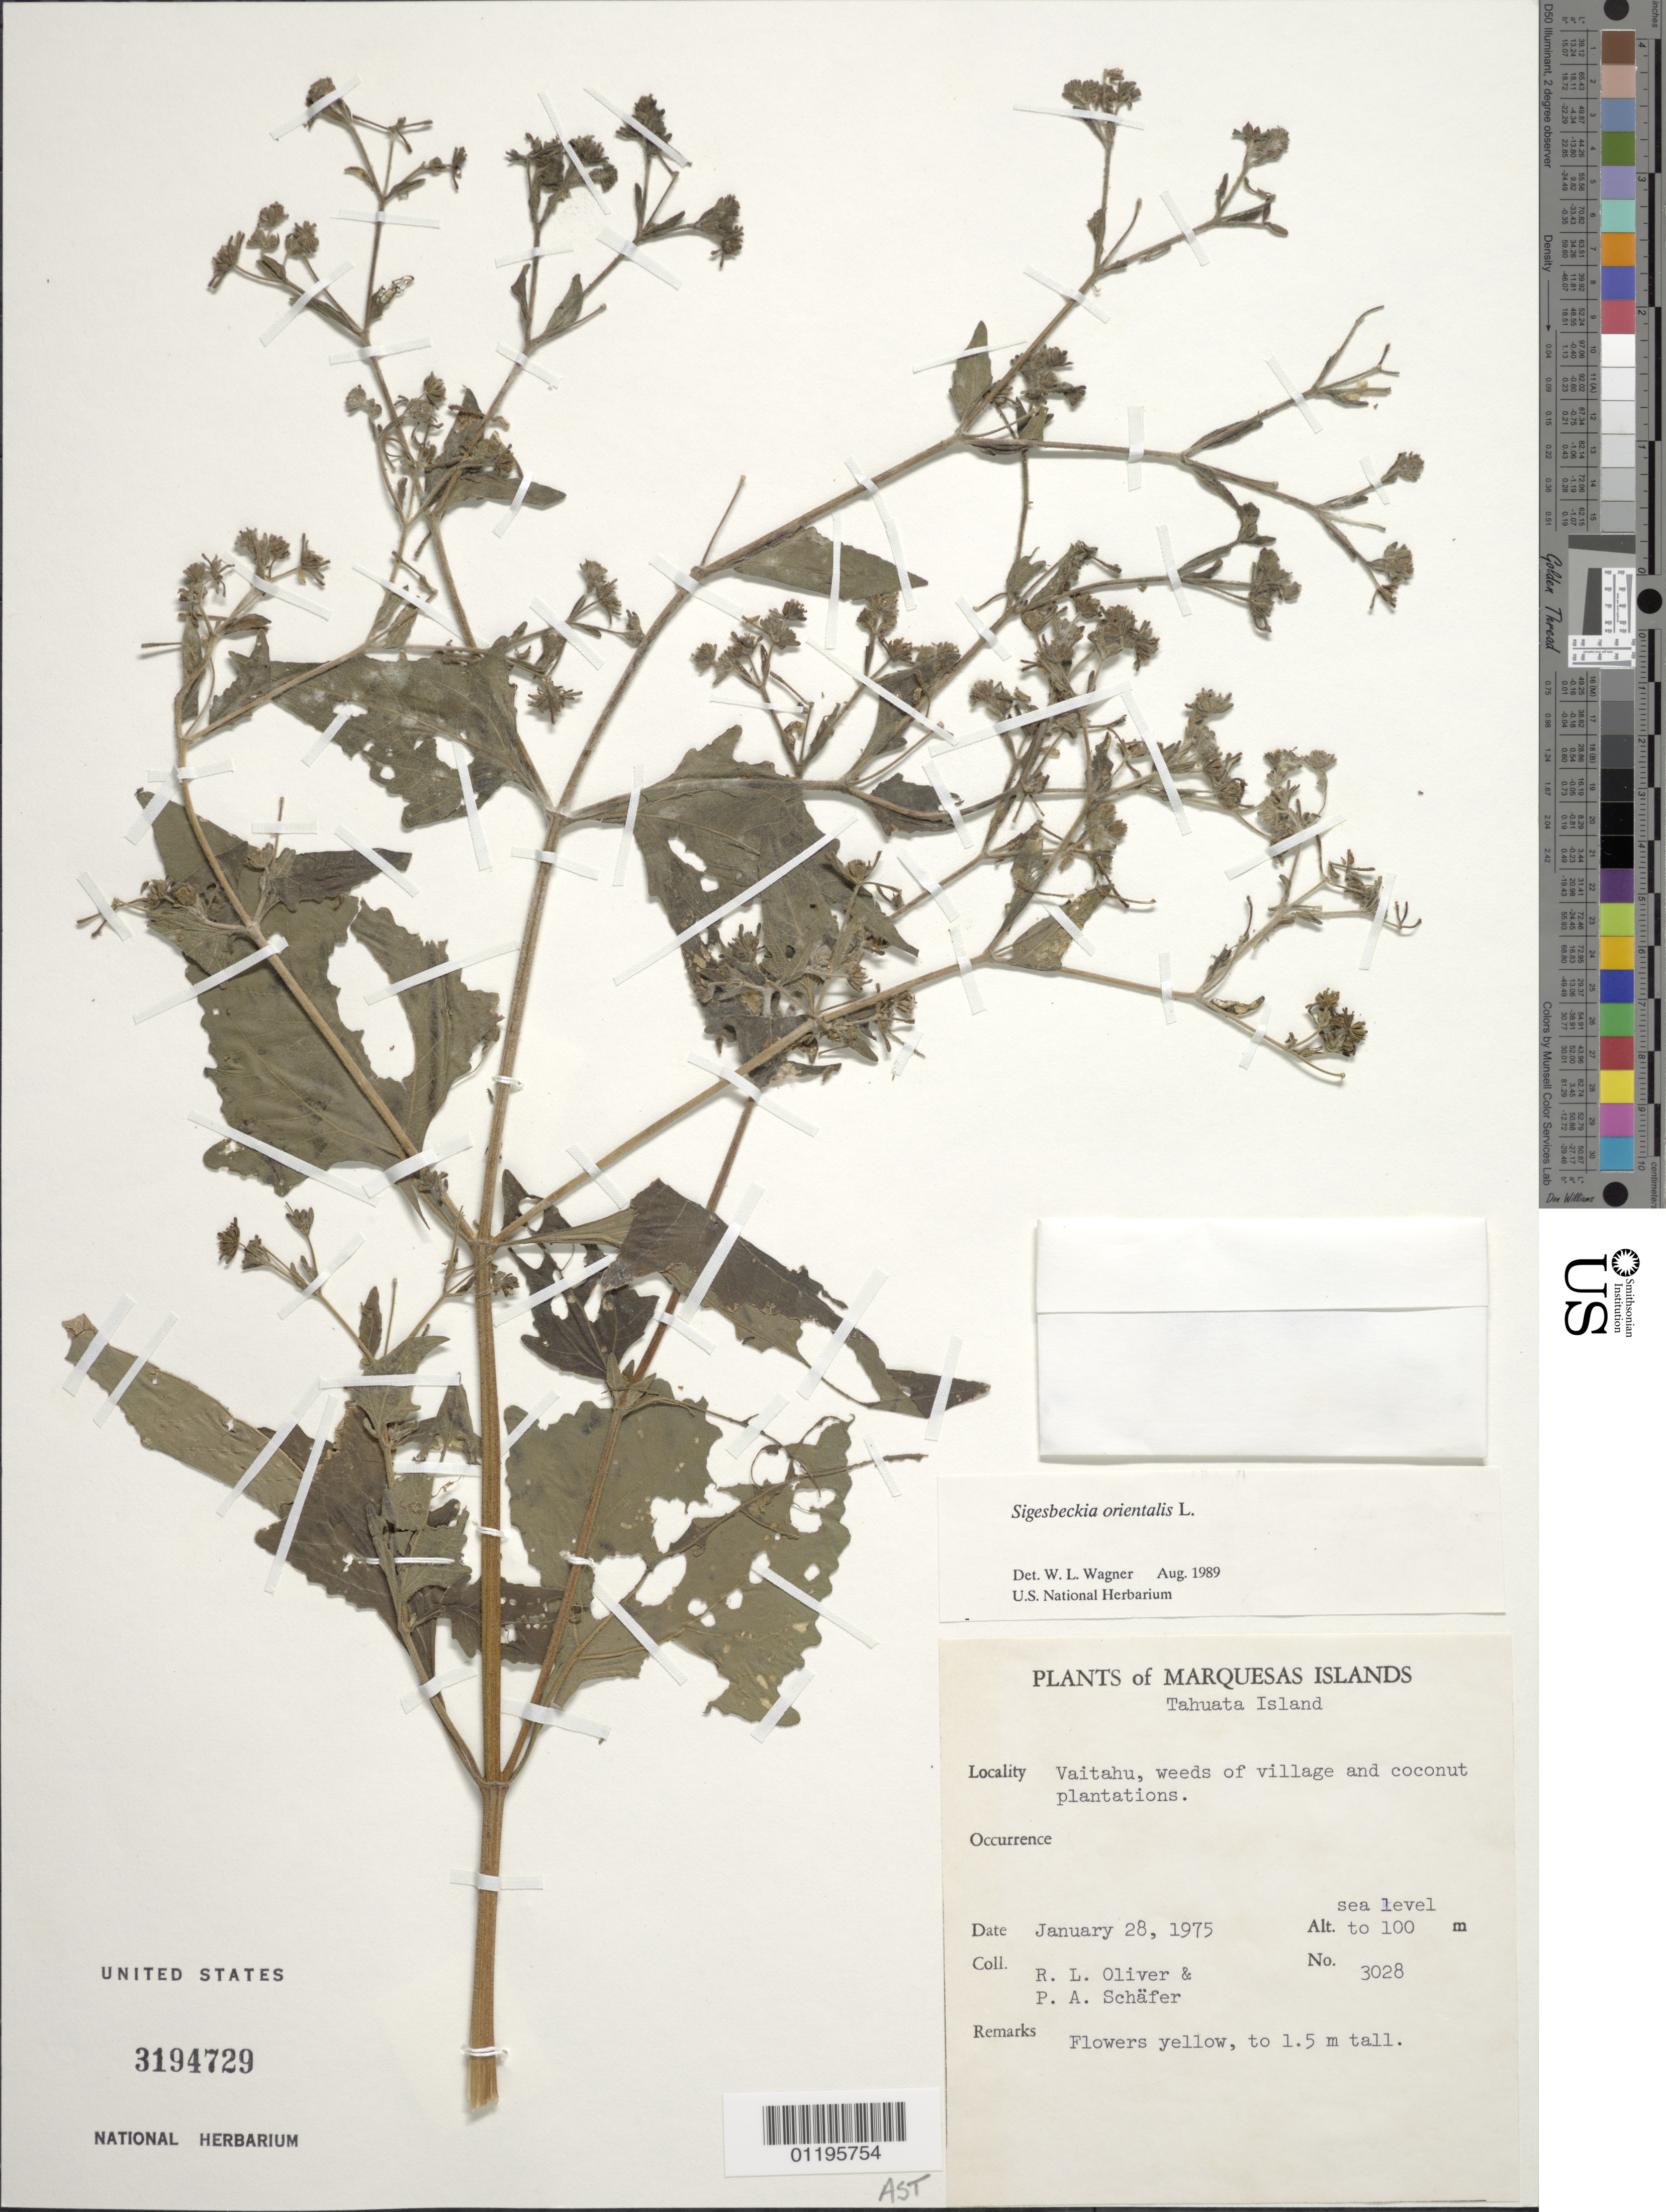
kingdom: Plantae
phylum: Tracheophyta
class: Magnoliopsida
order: Asterales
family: Asteraceae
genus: Sigesbeckia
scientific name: Sigesbeckia orientalis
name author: L.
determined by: Wagner, W. L., (BOT), Smithsonian Institution - National Museum of Natural History (UNITED STATES)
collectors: R. L. Oliver & P. A. Schäfer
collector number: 3028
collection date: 1975-01-28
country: French Polynesia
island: Tahuata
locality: Vaitahu village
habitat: village and coconut plantations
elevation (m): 0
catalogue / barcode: US 3194729